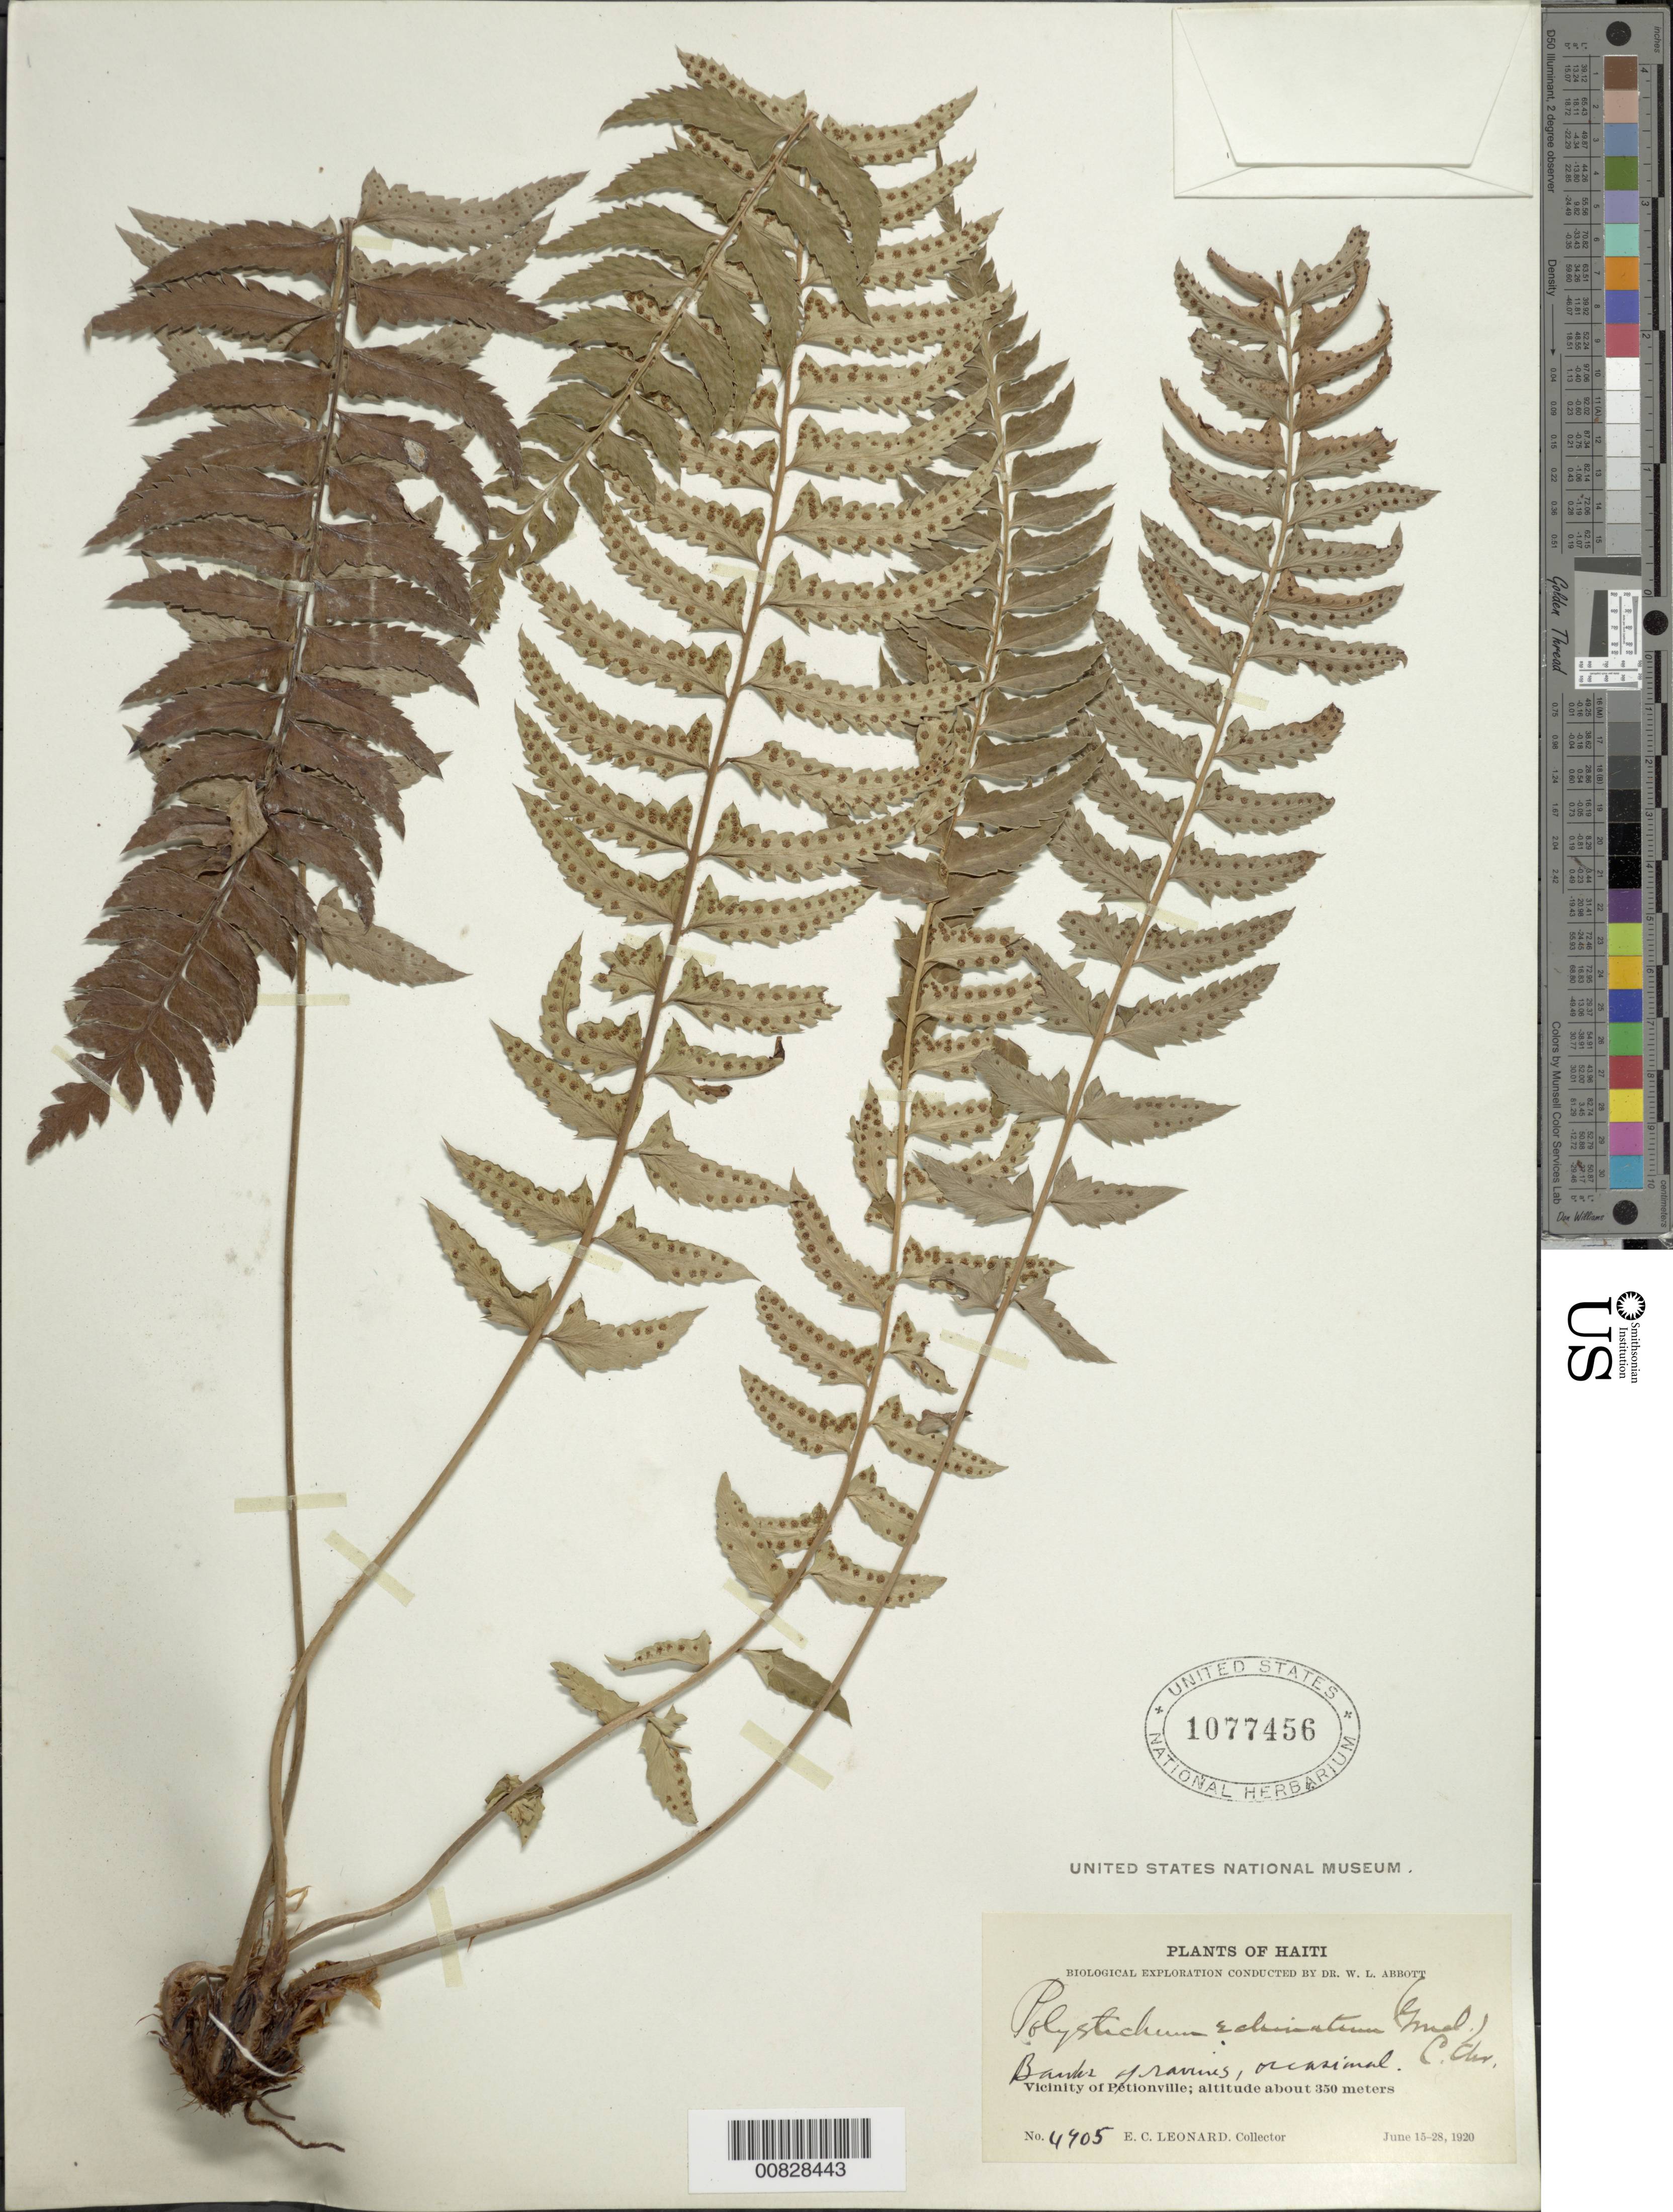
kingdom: Plantae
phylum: Tracheophyta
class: Polypodiopsida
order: Polypodiales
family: Dryopteridaceae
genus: Polystichum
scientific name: Polystichum echinatum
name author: (J.F. Gmel.) C. Chr.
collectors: E. C. Leonard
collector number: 4905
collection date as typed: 15 Jun 1920 to 28 Jun 1920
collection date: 1920-06-15/1920-06-28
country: Haiti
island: Hispaniola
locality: Pétionville vicinity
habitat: Bank of ravine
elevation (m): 350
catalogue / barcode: US 1077456